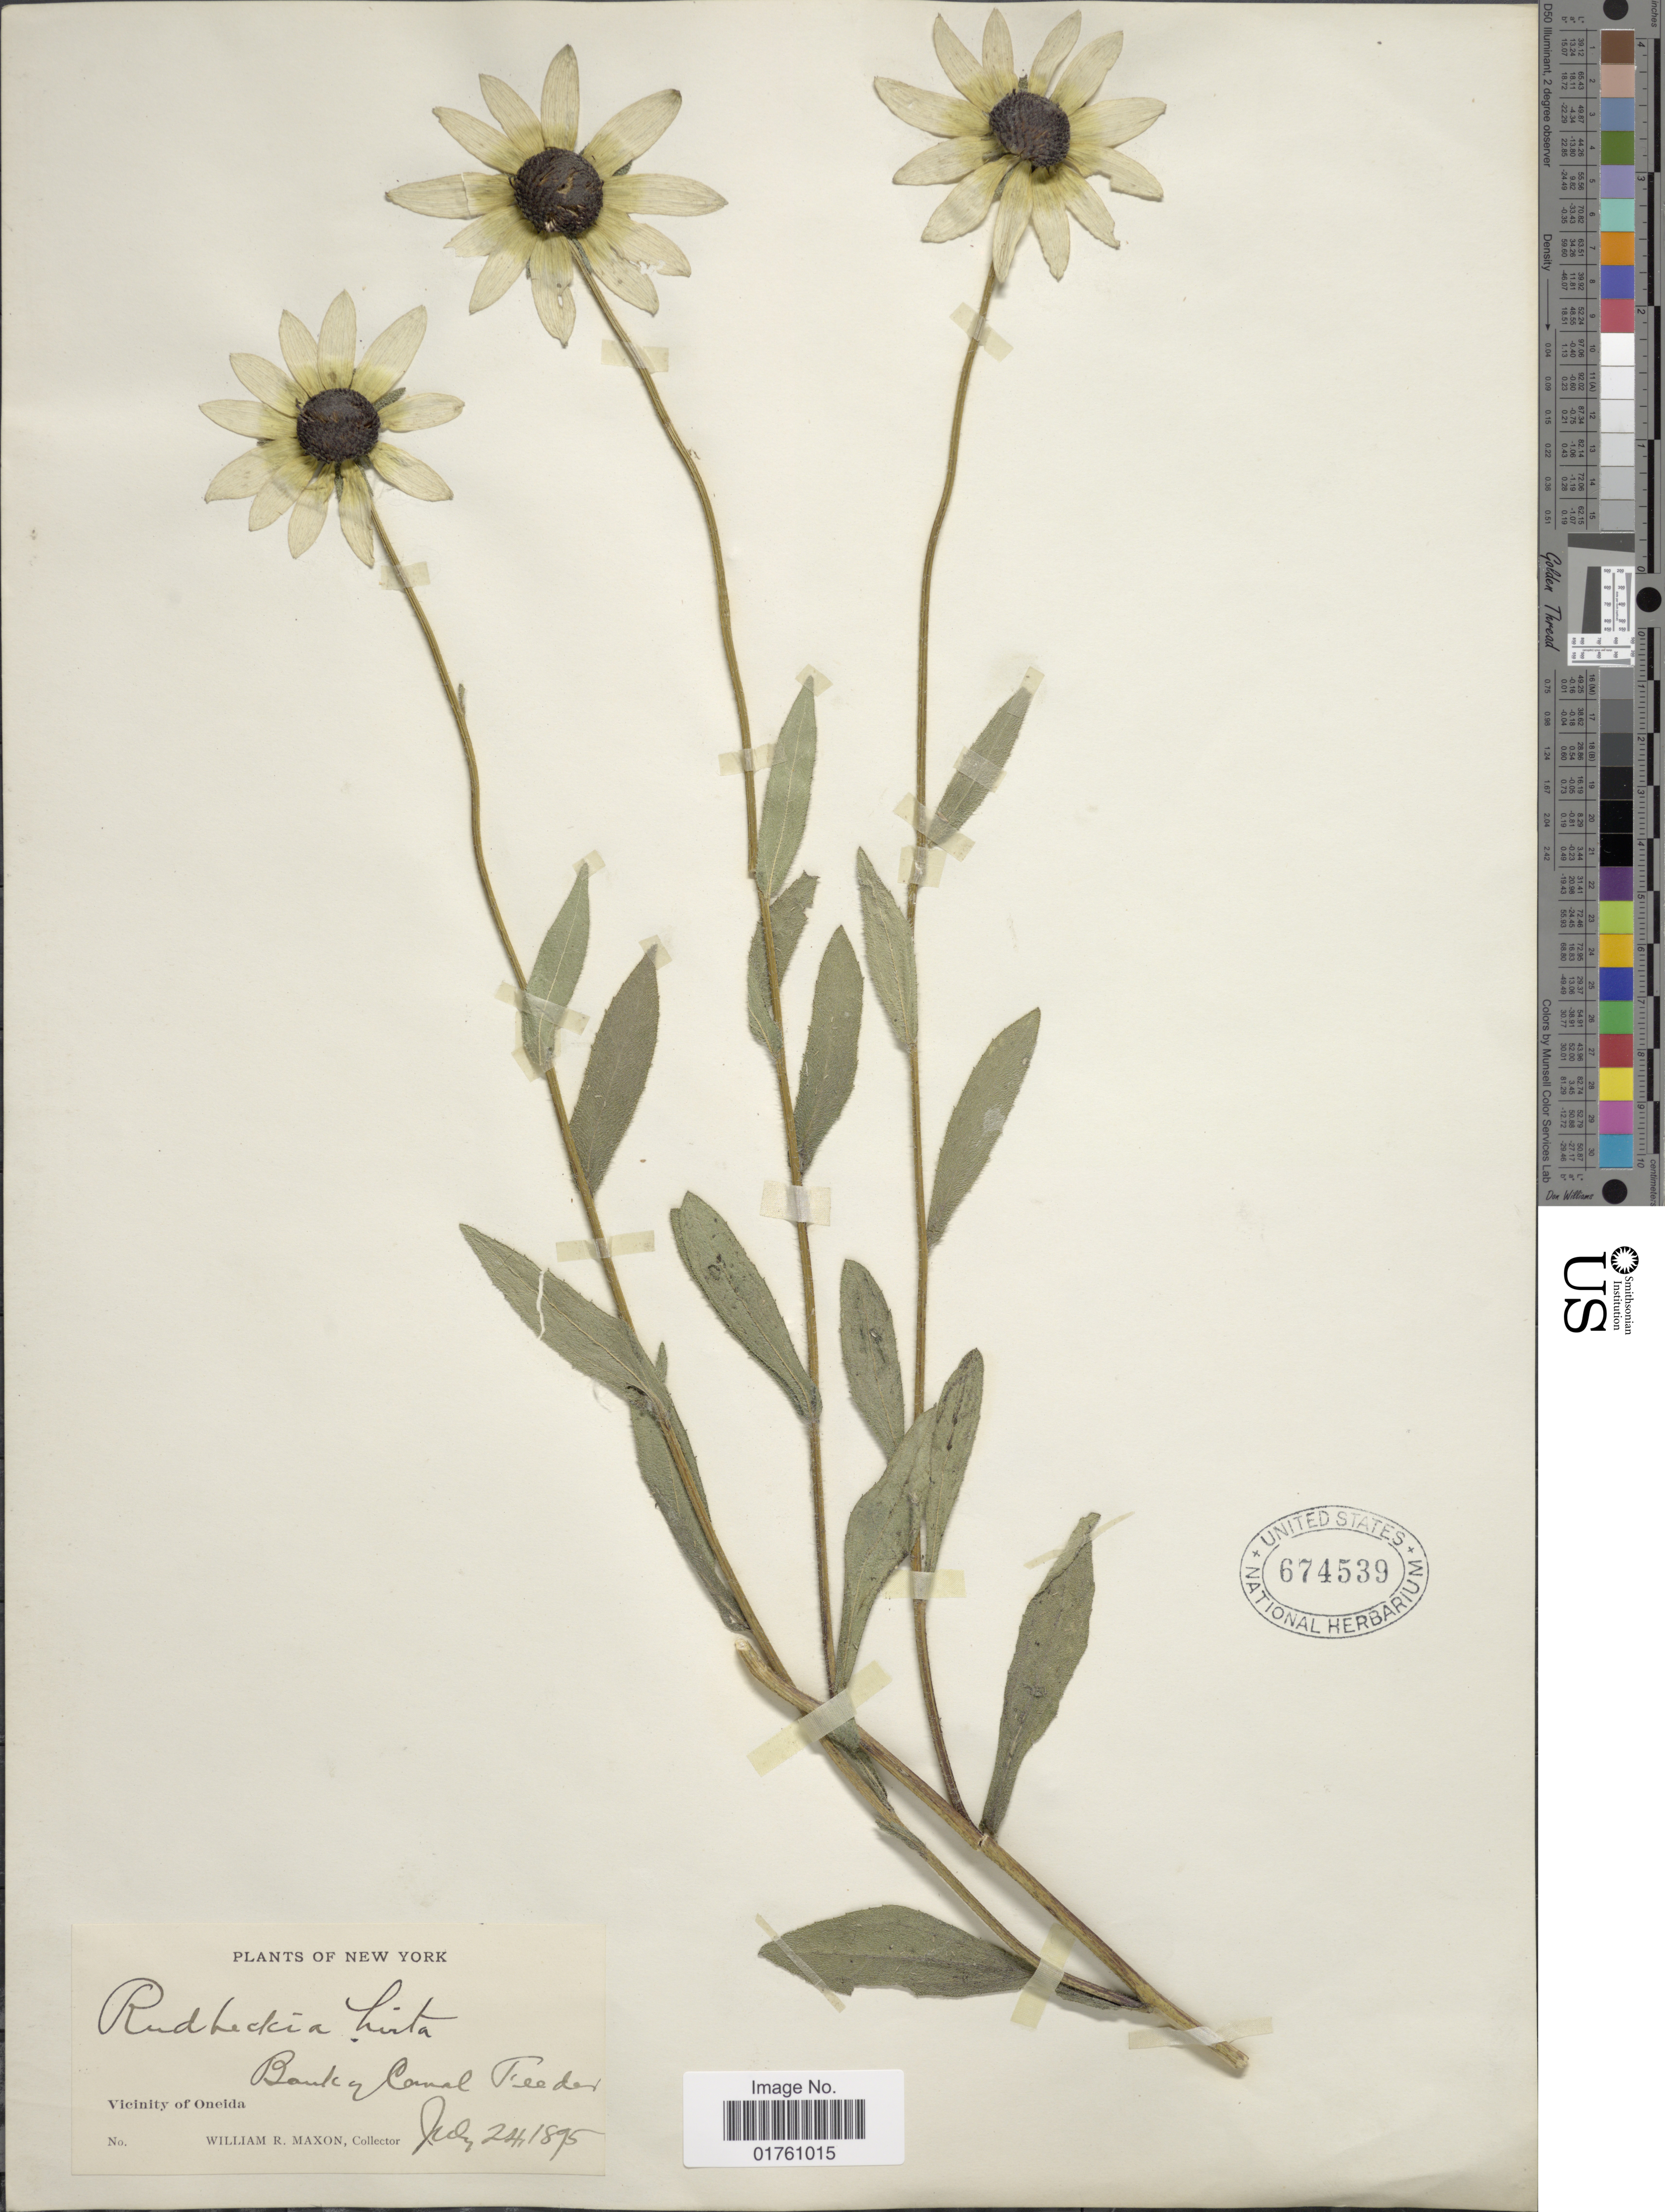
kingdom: Plantae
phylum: Tracheophyta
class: Magnoliopsida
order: Asterales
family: Asteraceae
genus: Rudbeckia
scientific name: Rudbeckia hirta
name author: L.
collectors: W. R. Maxon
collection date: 1895-07-24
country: United States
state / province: New York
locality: Vicinity of Oneida, Bank of Canal Feeder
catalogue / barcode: US 674539